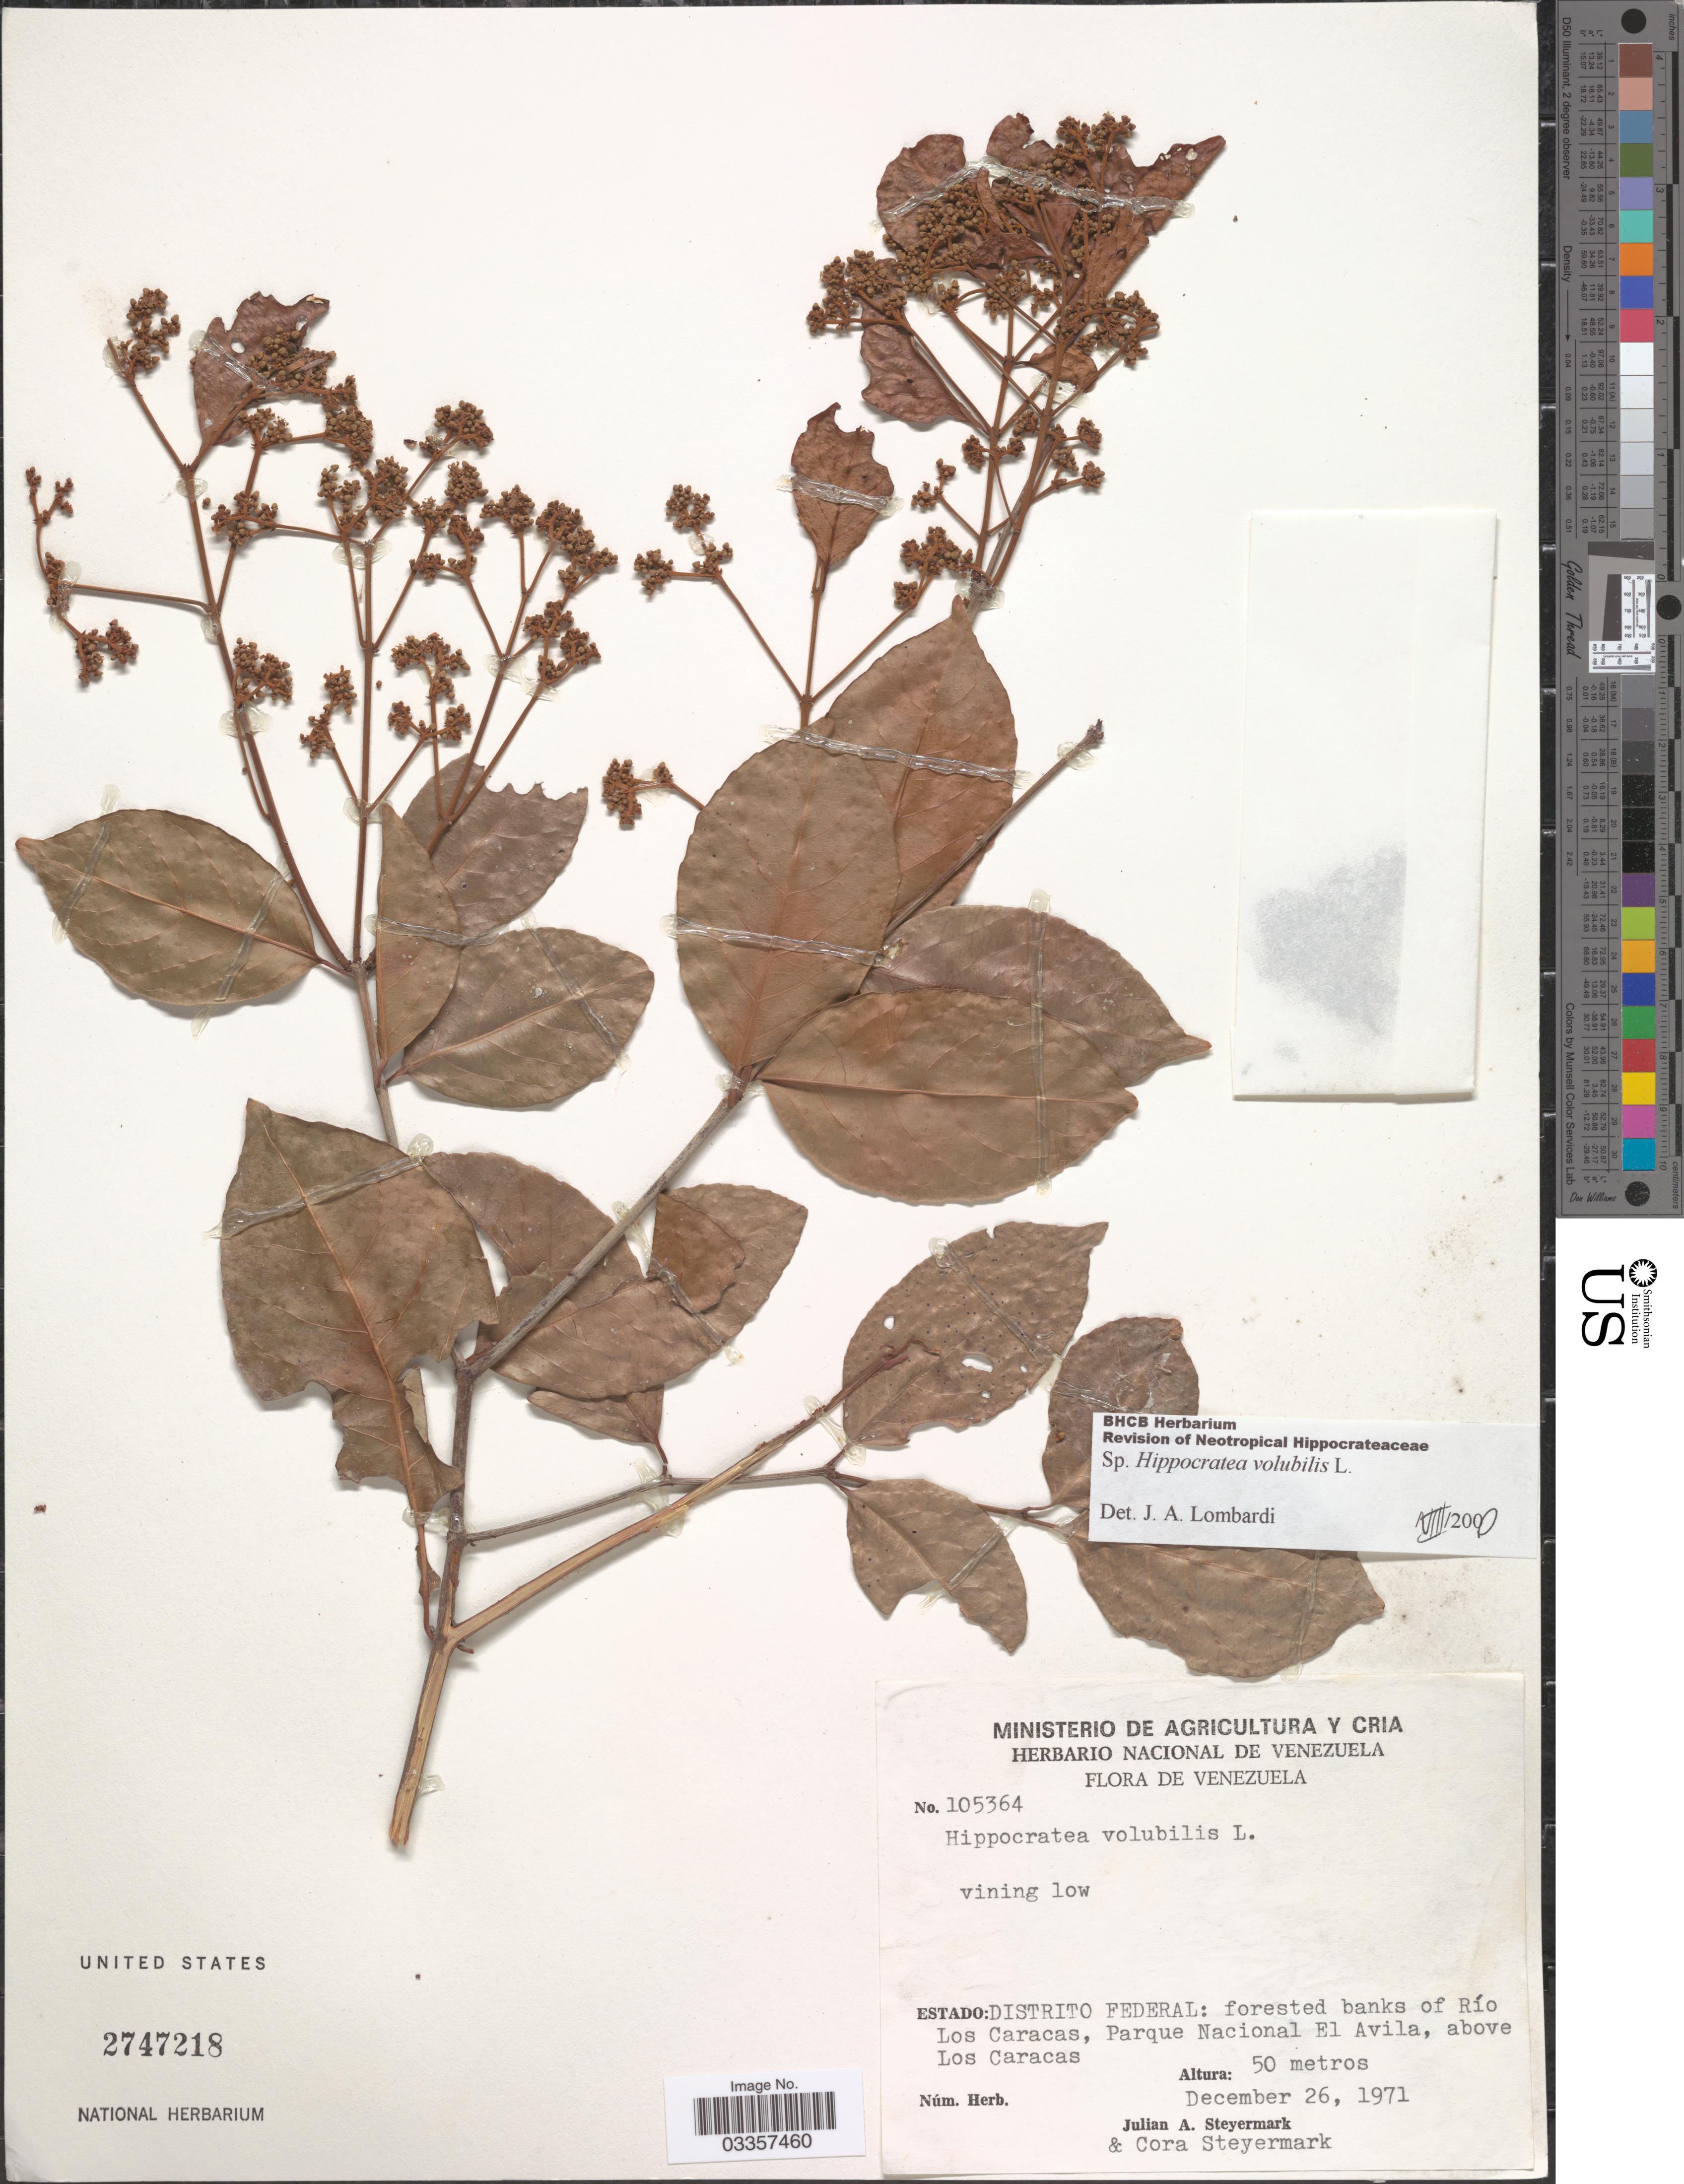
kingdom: Plantae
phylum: Tracheophyta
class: Magnoliopsida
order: Celastrales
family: Celastraceae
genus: Hippocratea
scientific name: Hippocratea volubilis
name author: L.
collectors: J. Steyermark & C. Steyermark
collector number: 105364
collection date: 1971-12-26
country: Venezuela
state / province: Miranda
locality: Distrito Federal: forested banks of Río Los Caracas, Parque Nacional El Avila, above Los Caracas.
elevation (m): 50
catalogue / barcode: US 2747218